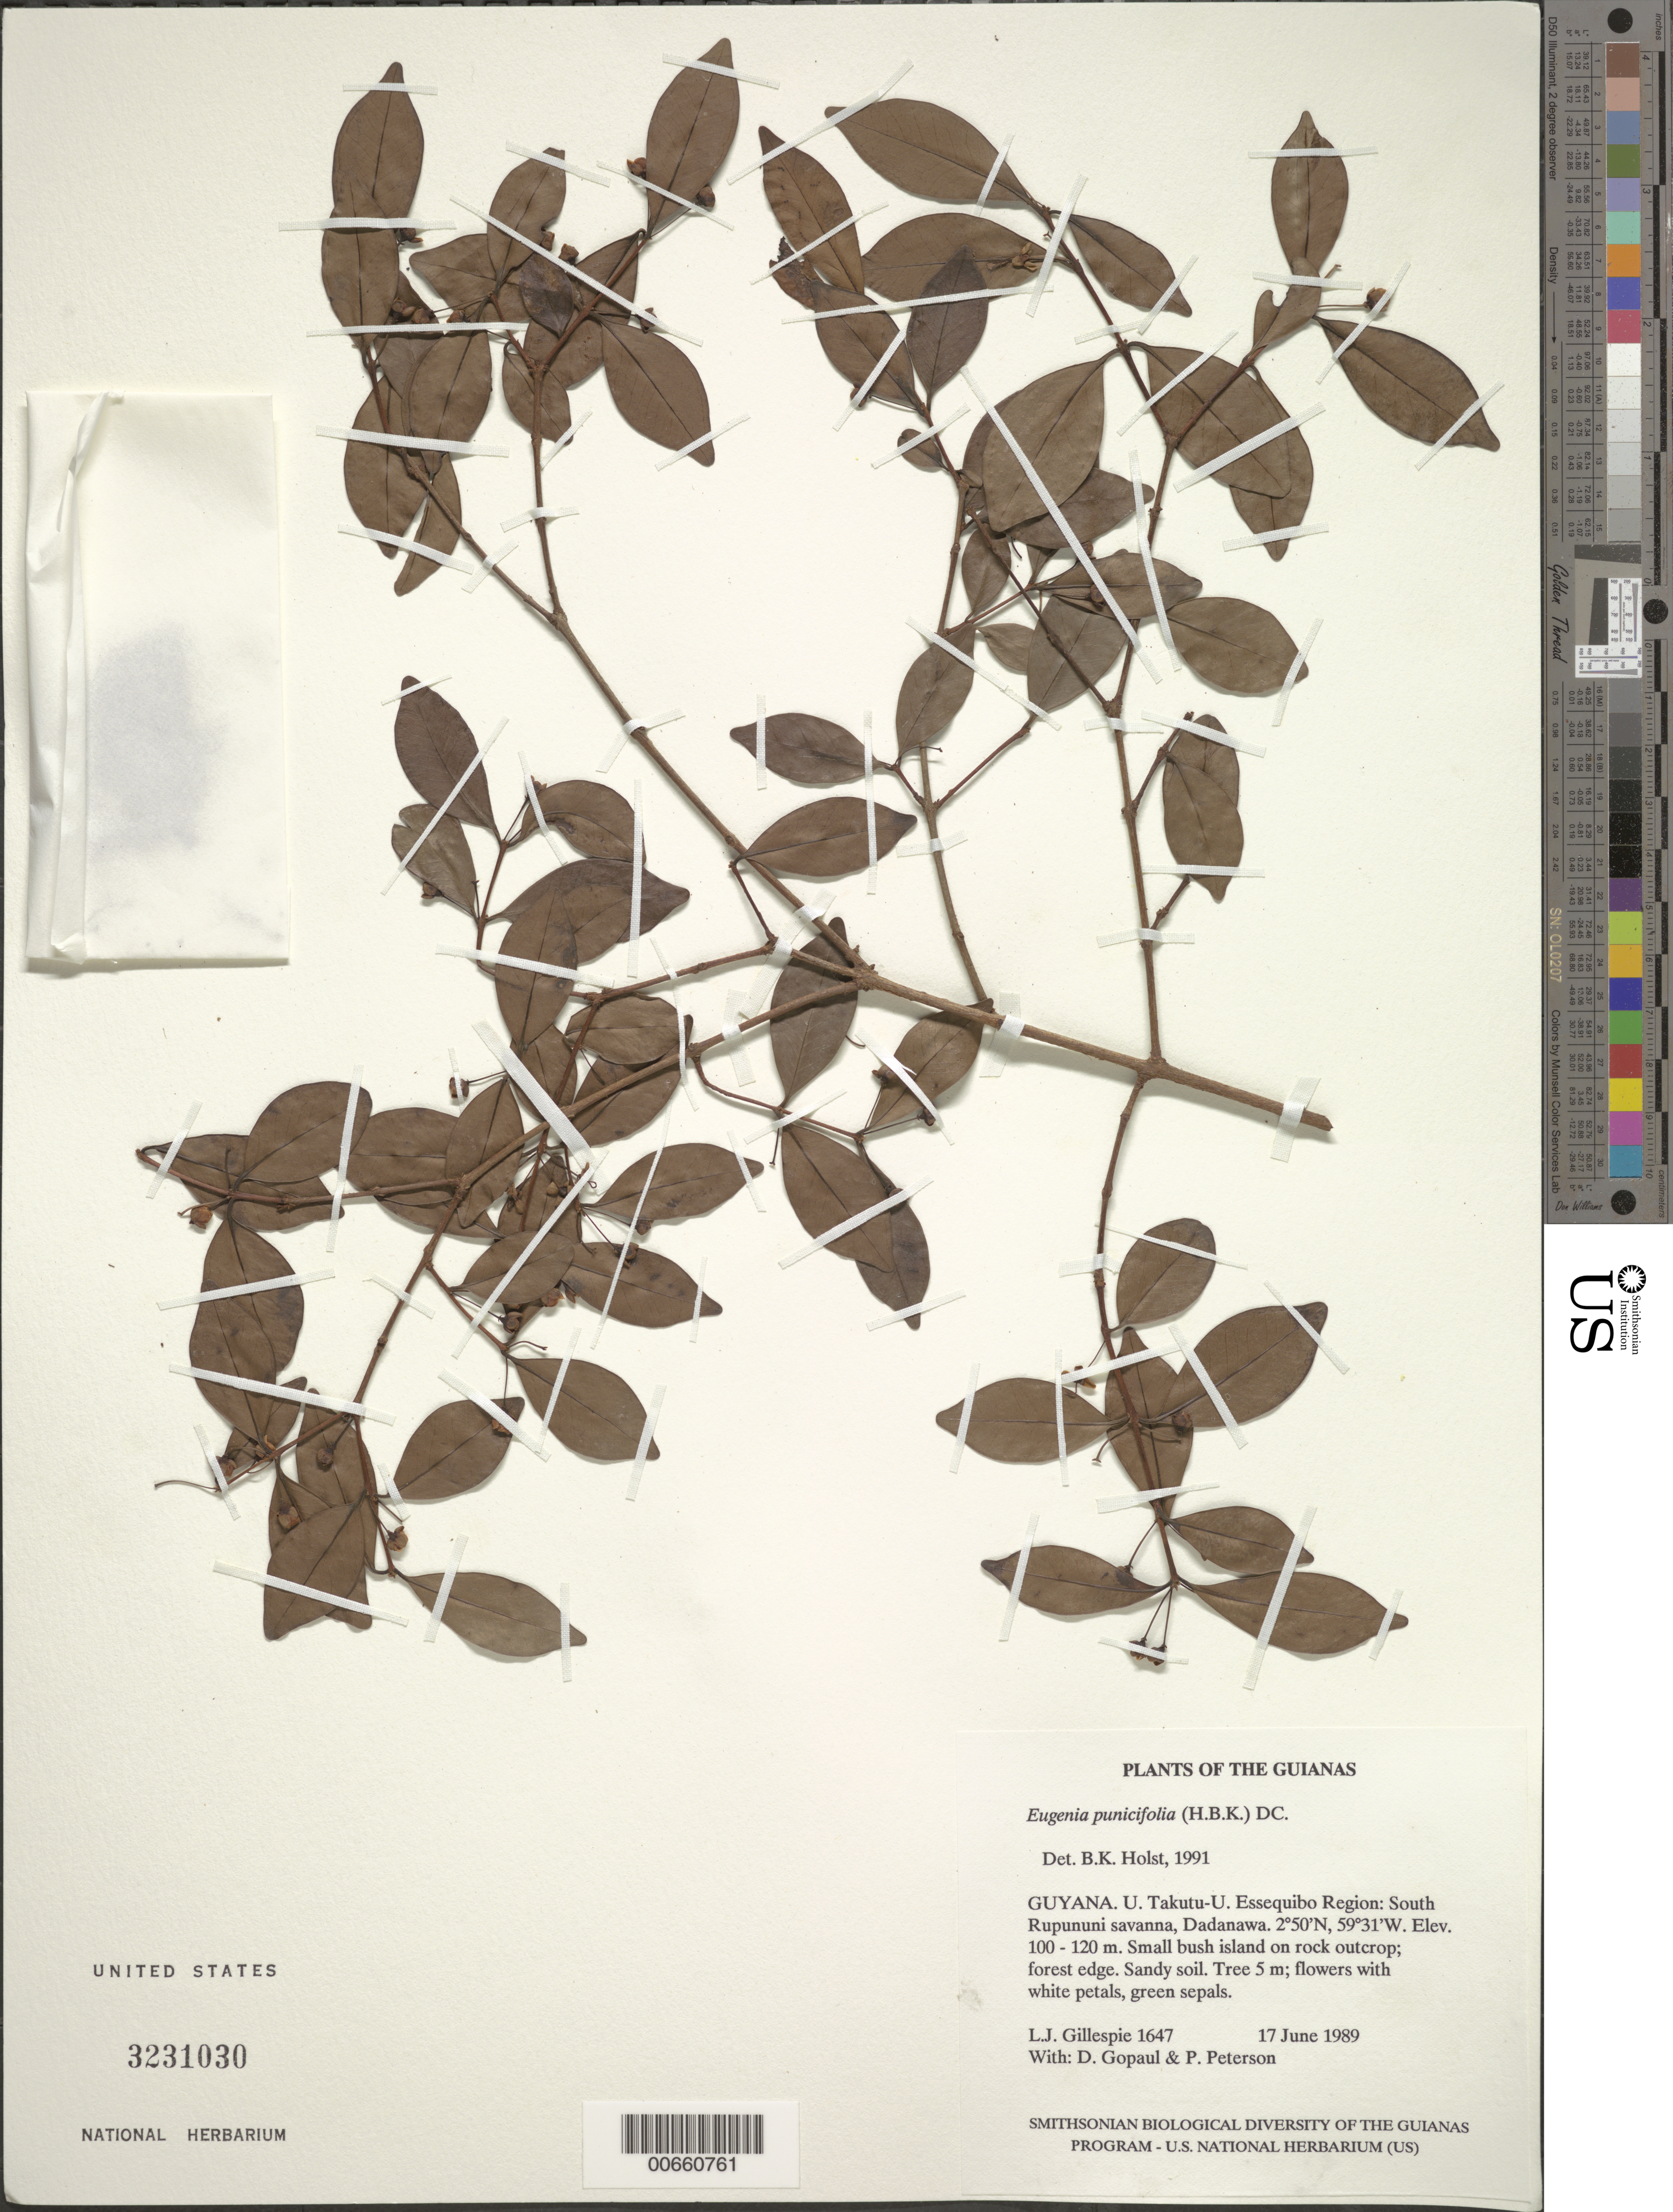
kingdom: Plantae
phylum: Tracheophyta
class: Magnoliopsida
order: Myrtales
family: Myrtaceae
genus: Eugenia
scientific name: Eugenia punicifolia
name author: (Kunth) DC.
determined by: Holst, Bruce K.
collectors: L. J. Gillespie, D. Gopaul & P. M. Peterson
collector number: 1647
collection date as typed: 17 June 1989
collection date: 1989-06-17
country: Guyana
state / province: U. Takutu-U. Essequibo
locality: South Rupununi savanna, Dadanawa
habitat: Small bush island on rock outcrop; forest edge. Sandy soil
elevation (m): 100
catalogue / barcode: US 3231030